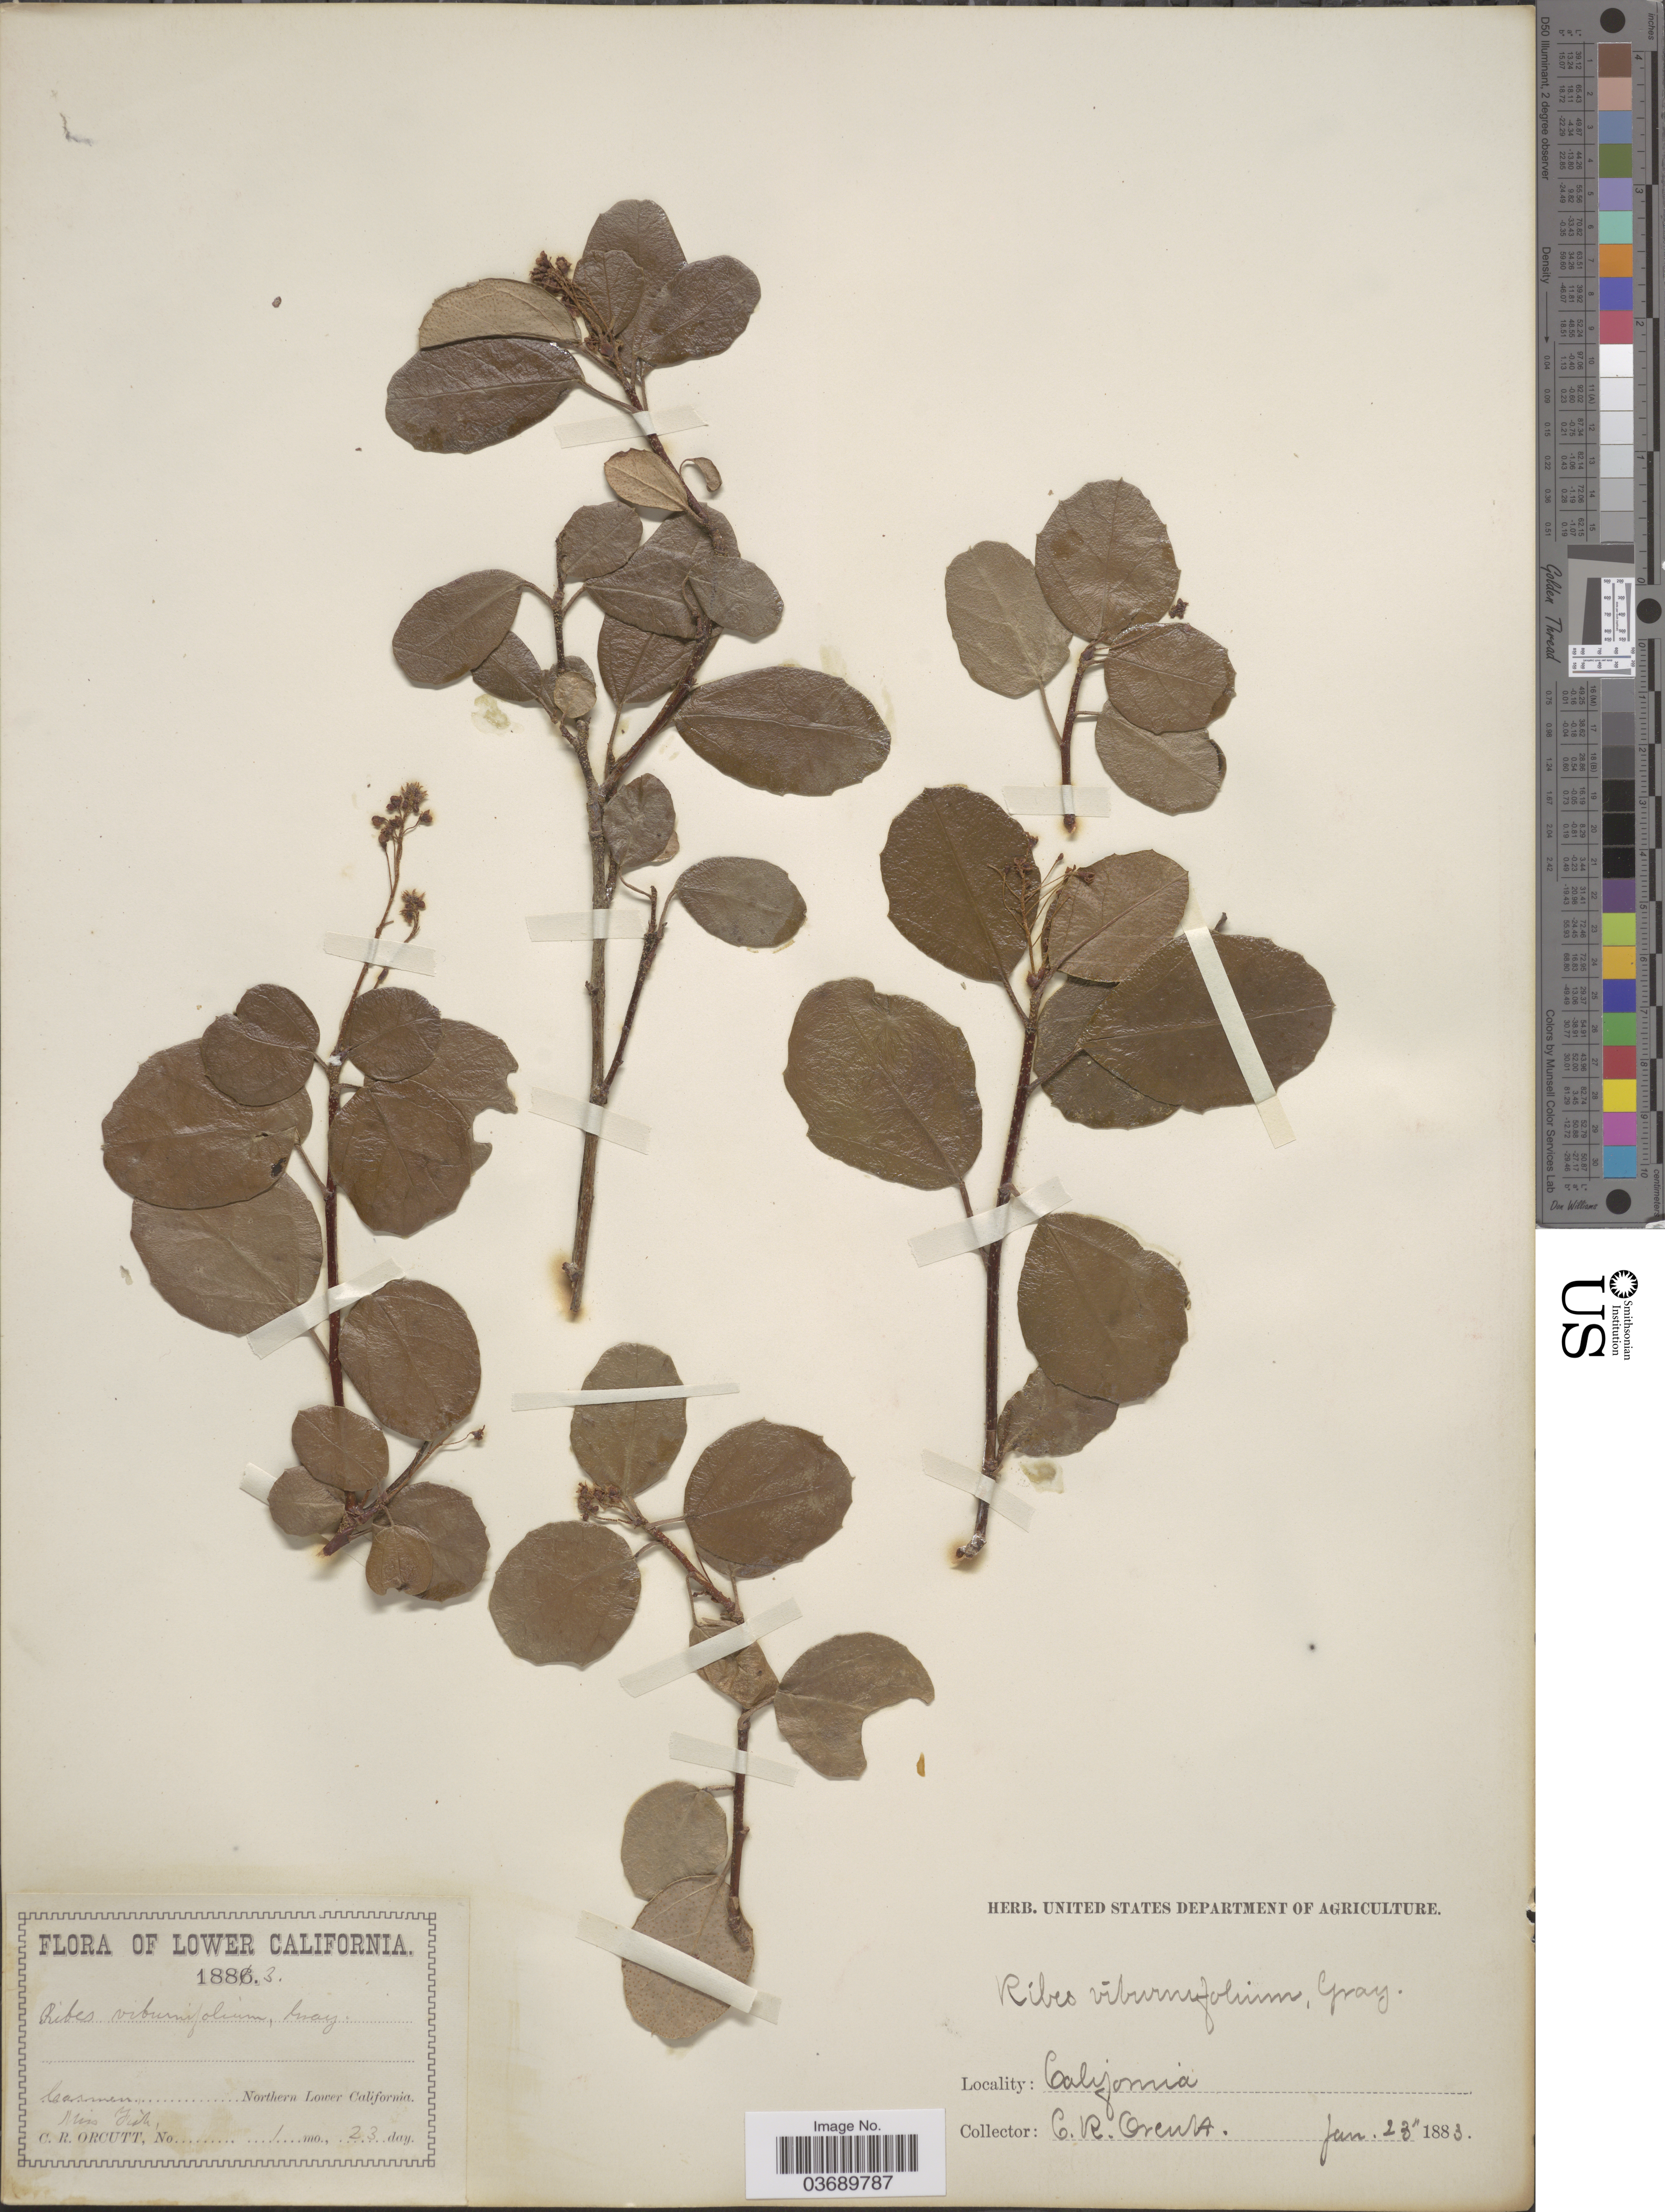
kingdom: Plantae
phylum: Tracheophyta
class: Magnoliopsida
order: Saxifragales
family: Grossulariaceae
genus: Ribes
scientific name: Ribes viburnifolium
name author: A. Gray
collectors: C. R. Orcutt & Fish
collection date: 1883-01-23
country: Mexico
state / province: Baja California Norte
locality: Carmen. Northern Lower California.